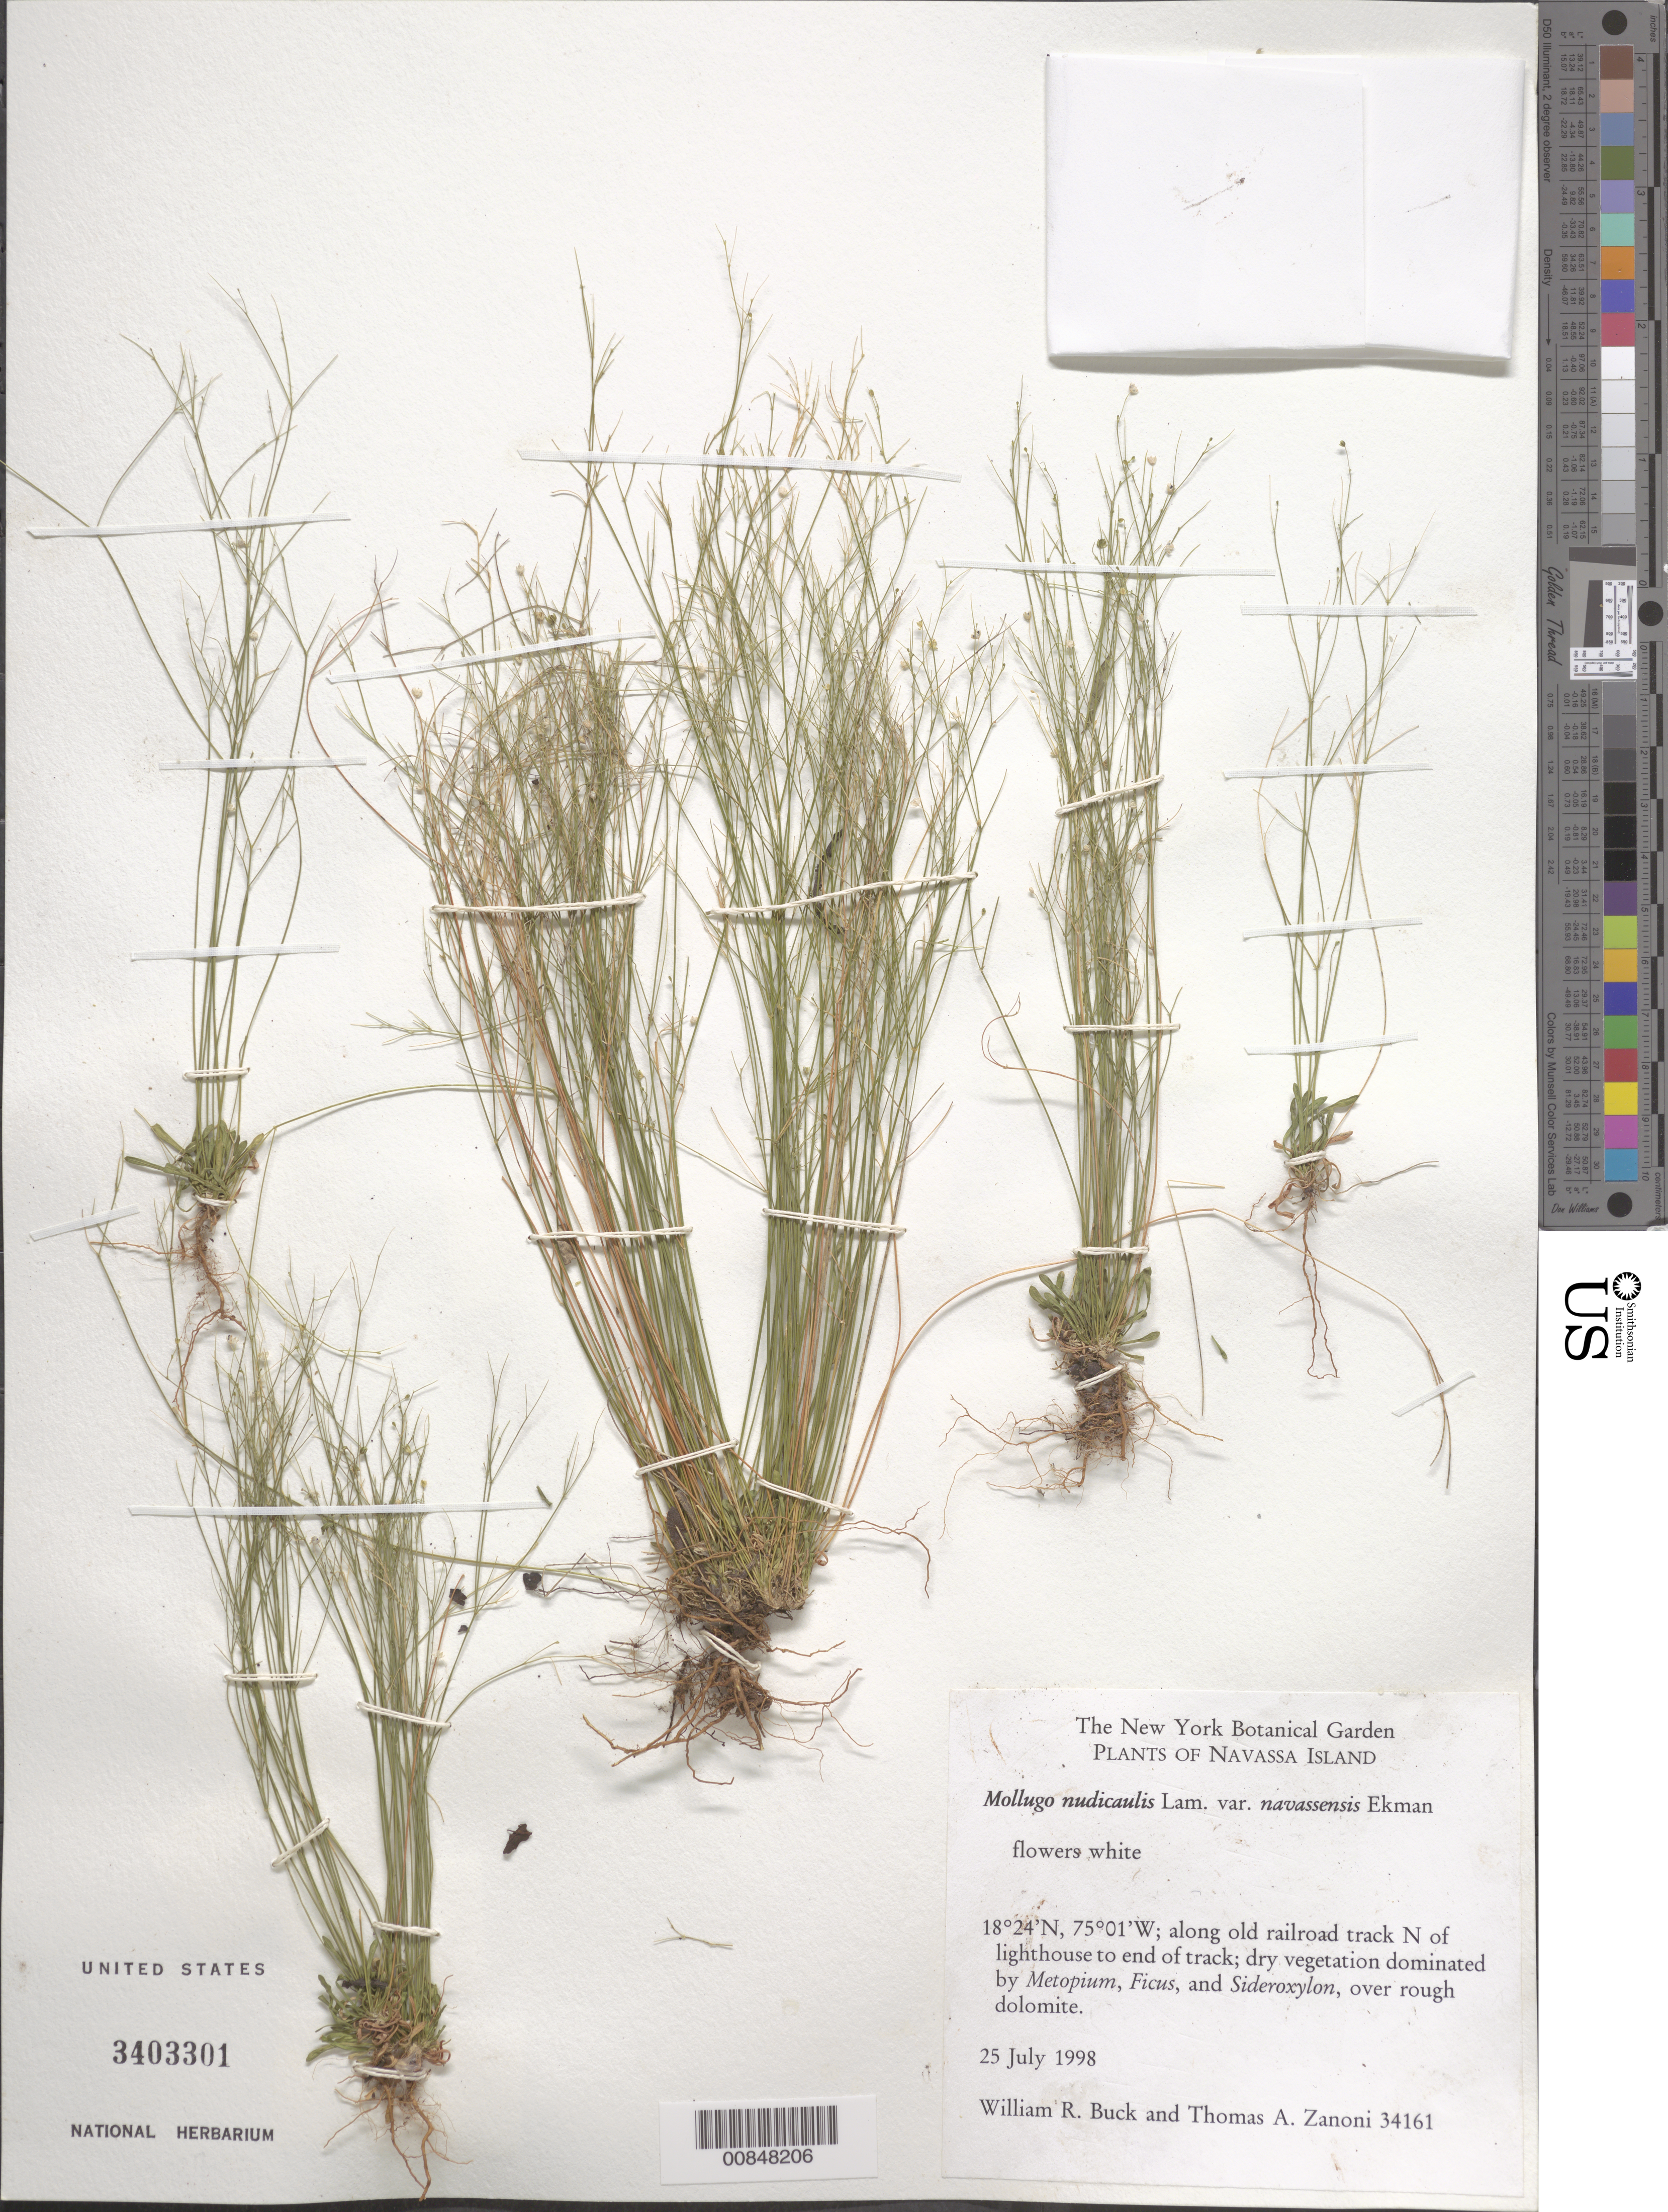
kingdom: Plantae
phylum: Tracheophyta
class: Magnoliopsida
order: Caryophyllales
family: Molluginaceae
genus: Paramollugo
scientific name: Paramollugo spathulata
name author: (Sw.) Sukhor.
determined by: Strong, Mark T., (BOT), Smithsonian Institution - National Museum of Natural History (UNITED STATES)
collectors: W. R. Buck & T. A. Zanoni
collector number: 34161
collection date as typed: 25 Jul 1998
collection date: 1998-07-25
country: Navassa Island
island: Hispaniola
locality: Navassa Island. Along old railroad track N of lighthouse to end of track.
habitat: Dry vegetation dominated by Metopium, Ficus, and Sideroxylon, over rough dolomite.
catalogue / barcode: US 3403301